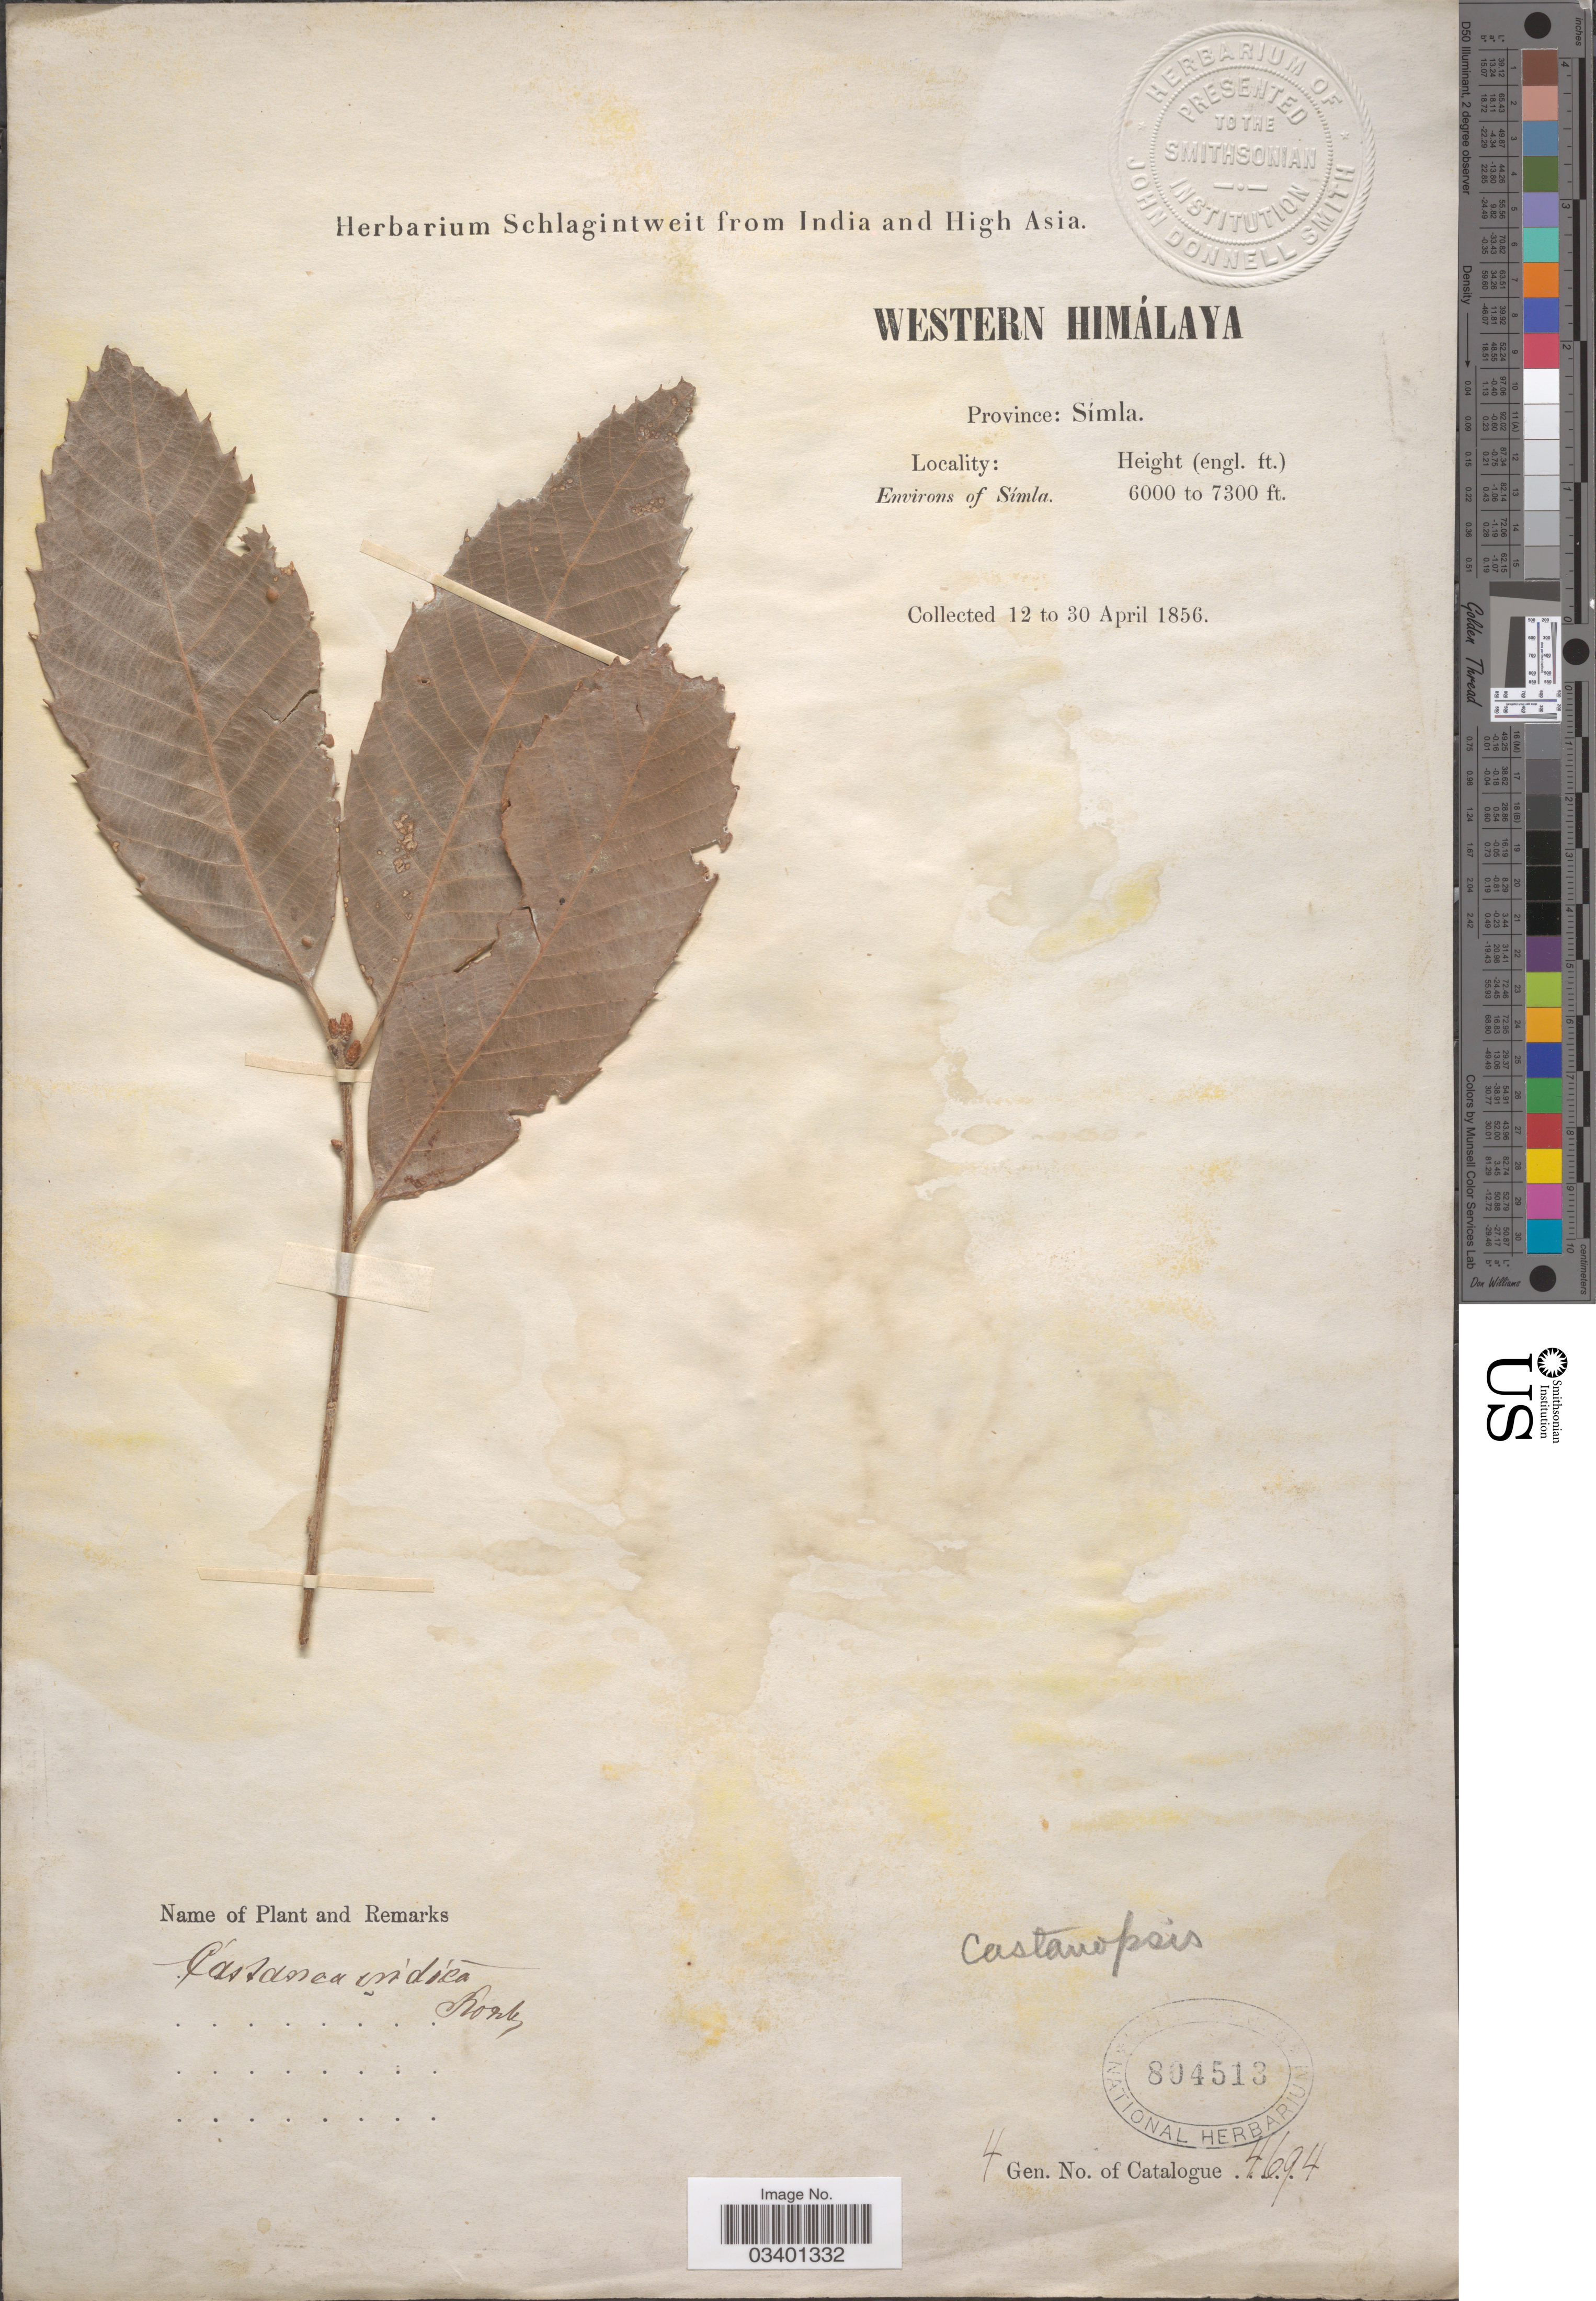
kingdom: Plantae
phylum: Tracheophyta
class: Magnoliopsida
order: Fagales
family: Fagaceae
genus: Castanopsis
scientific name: Castanopsis sp.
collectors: ex herb. Schlagintweit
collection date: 1856-04-12/1856-04-30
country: India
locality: Western Himálaya. Province: Símla. Environs of Símla.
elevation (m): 1829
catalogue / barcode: US 804513